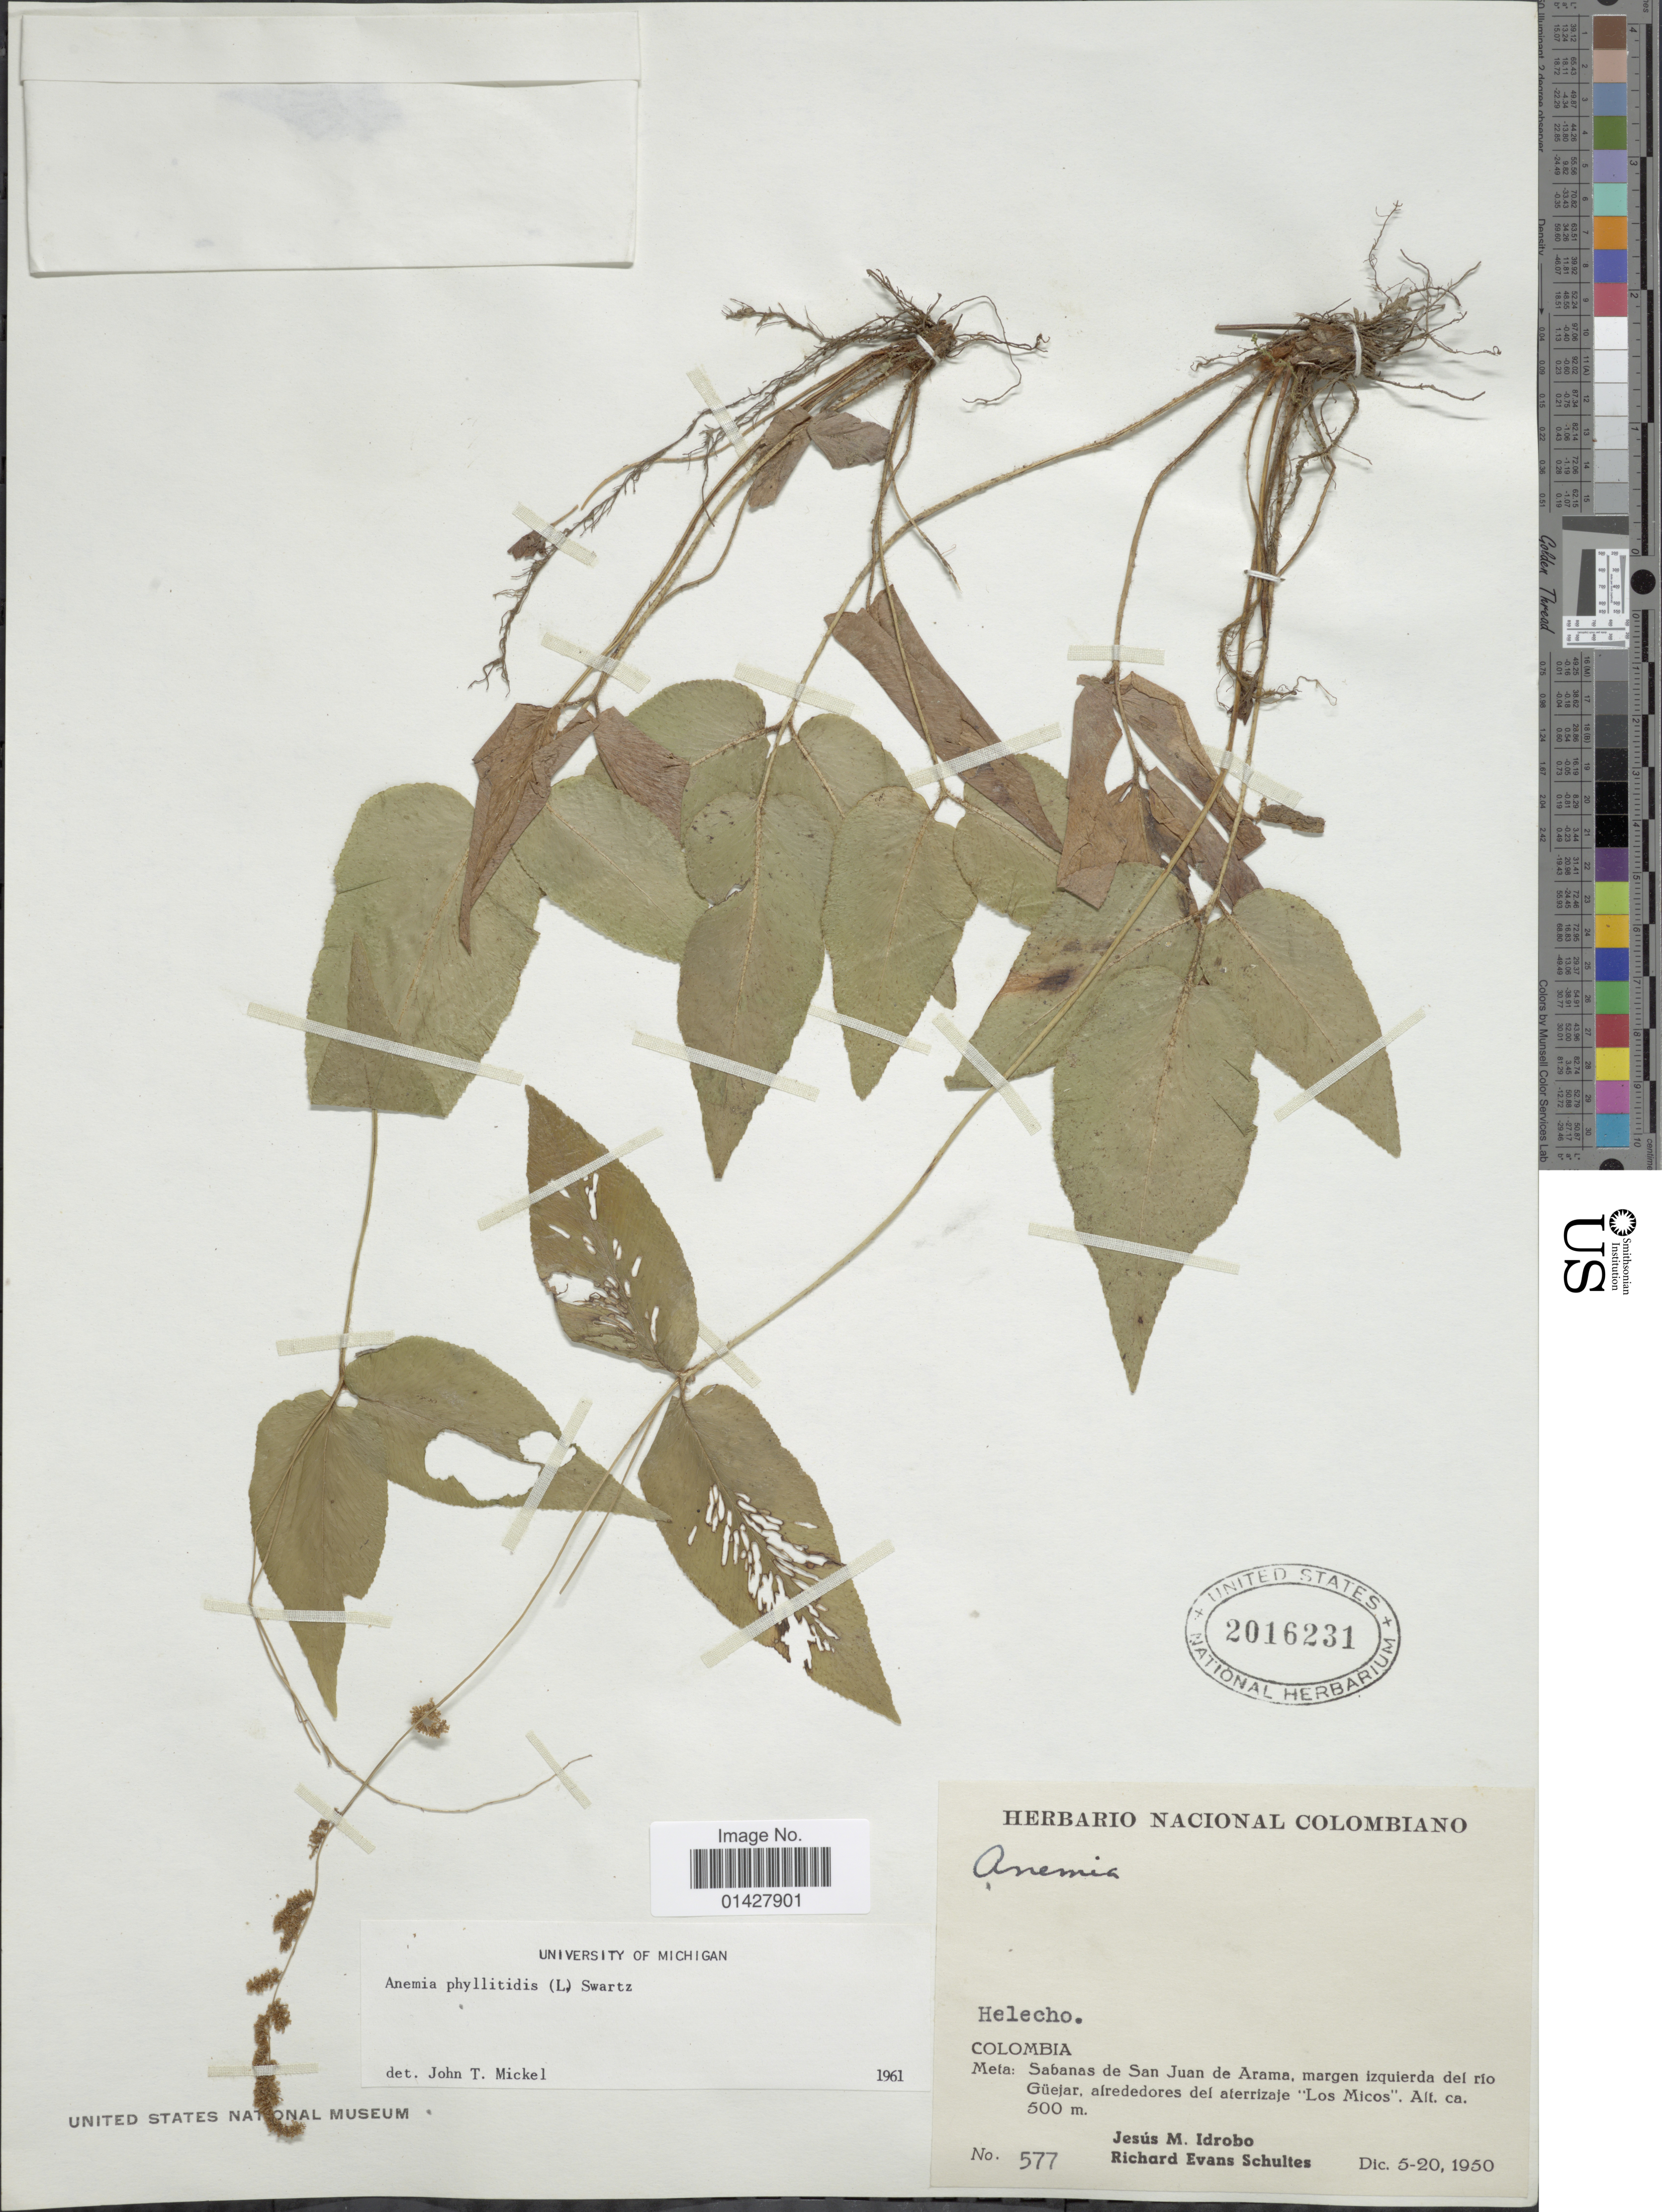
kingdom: Plantae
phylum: Tracheophyta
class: Polypodiopsida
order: Schizaeales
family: Anemiaceae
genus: Anemia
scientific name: Anemia phyllitidis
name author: (L.) Sw.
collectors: J. M. Idrobo & R. E. Schultes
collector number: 577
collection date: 1950-12-05/1950-12-20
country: Colombia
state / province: Meta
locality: Sabanas de San Juan de Arama, margen izquierda del rio Guejar, alrededores del aterrizaje, Los Micos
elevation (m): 500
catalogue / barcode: US 2016231